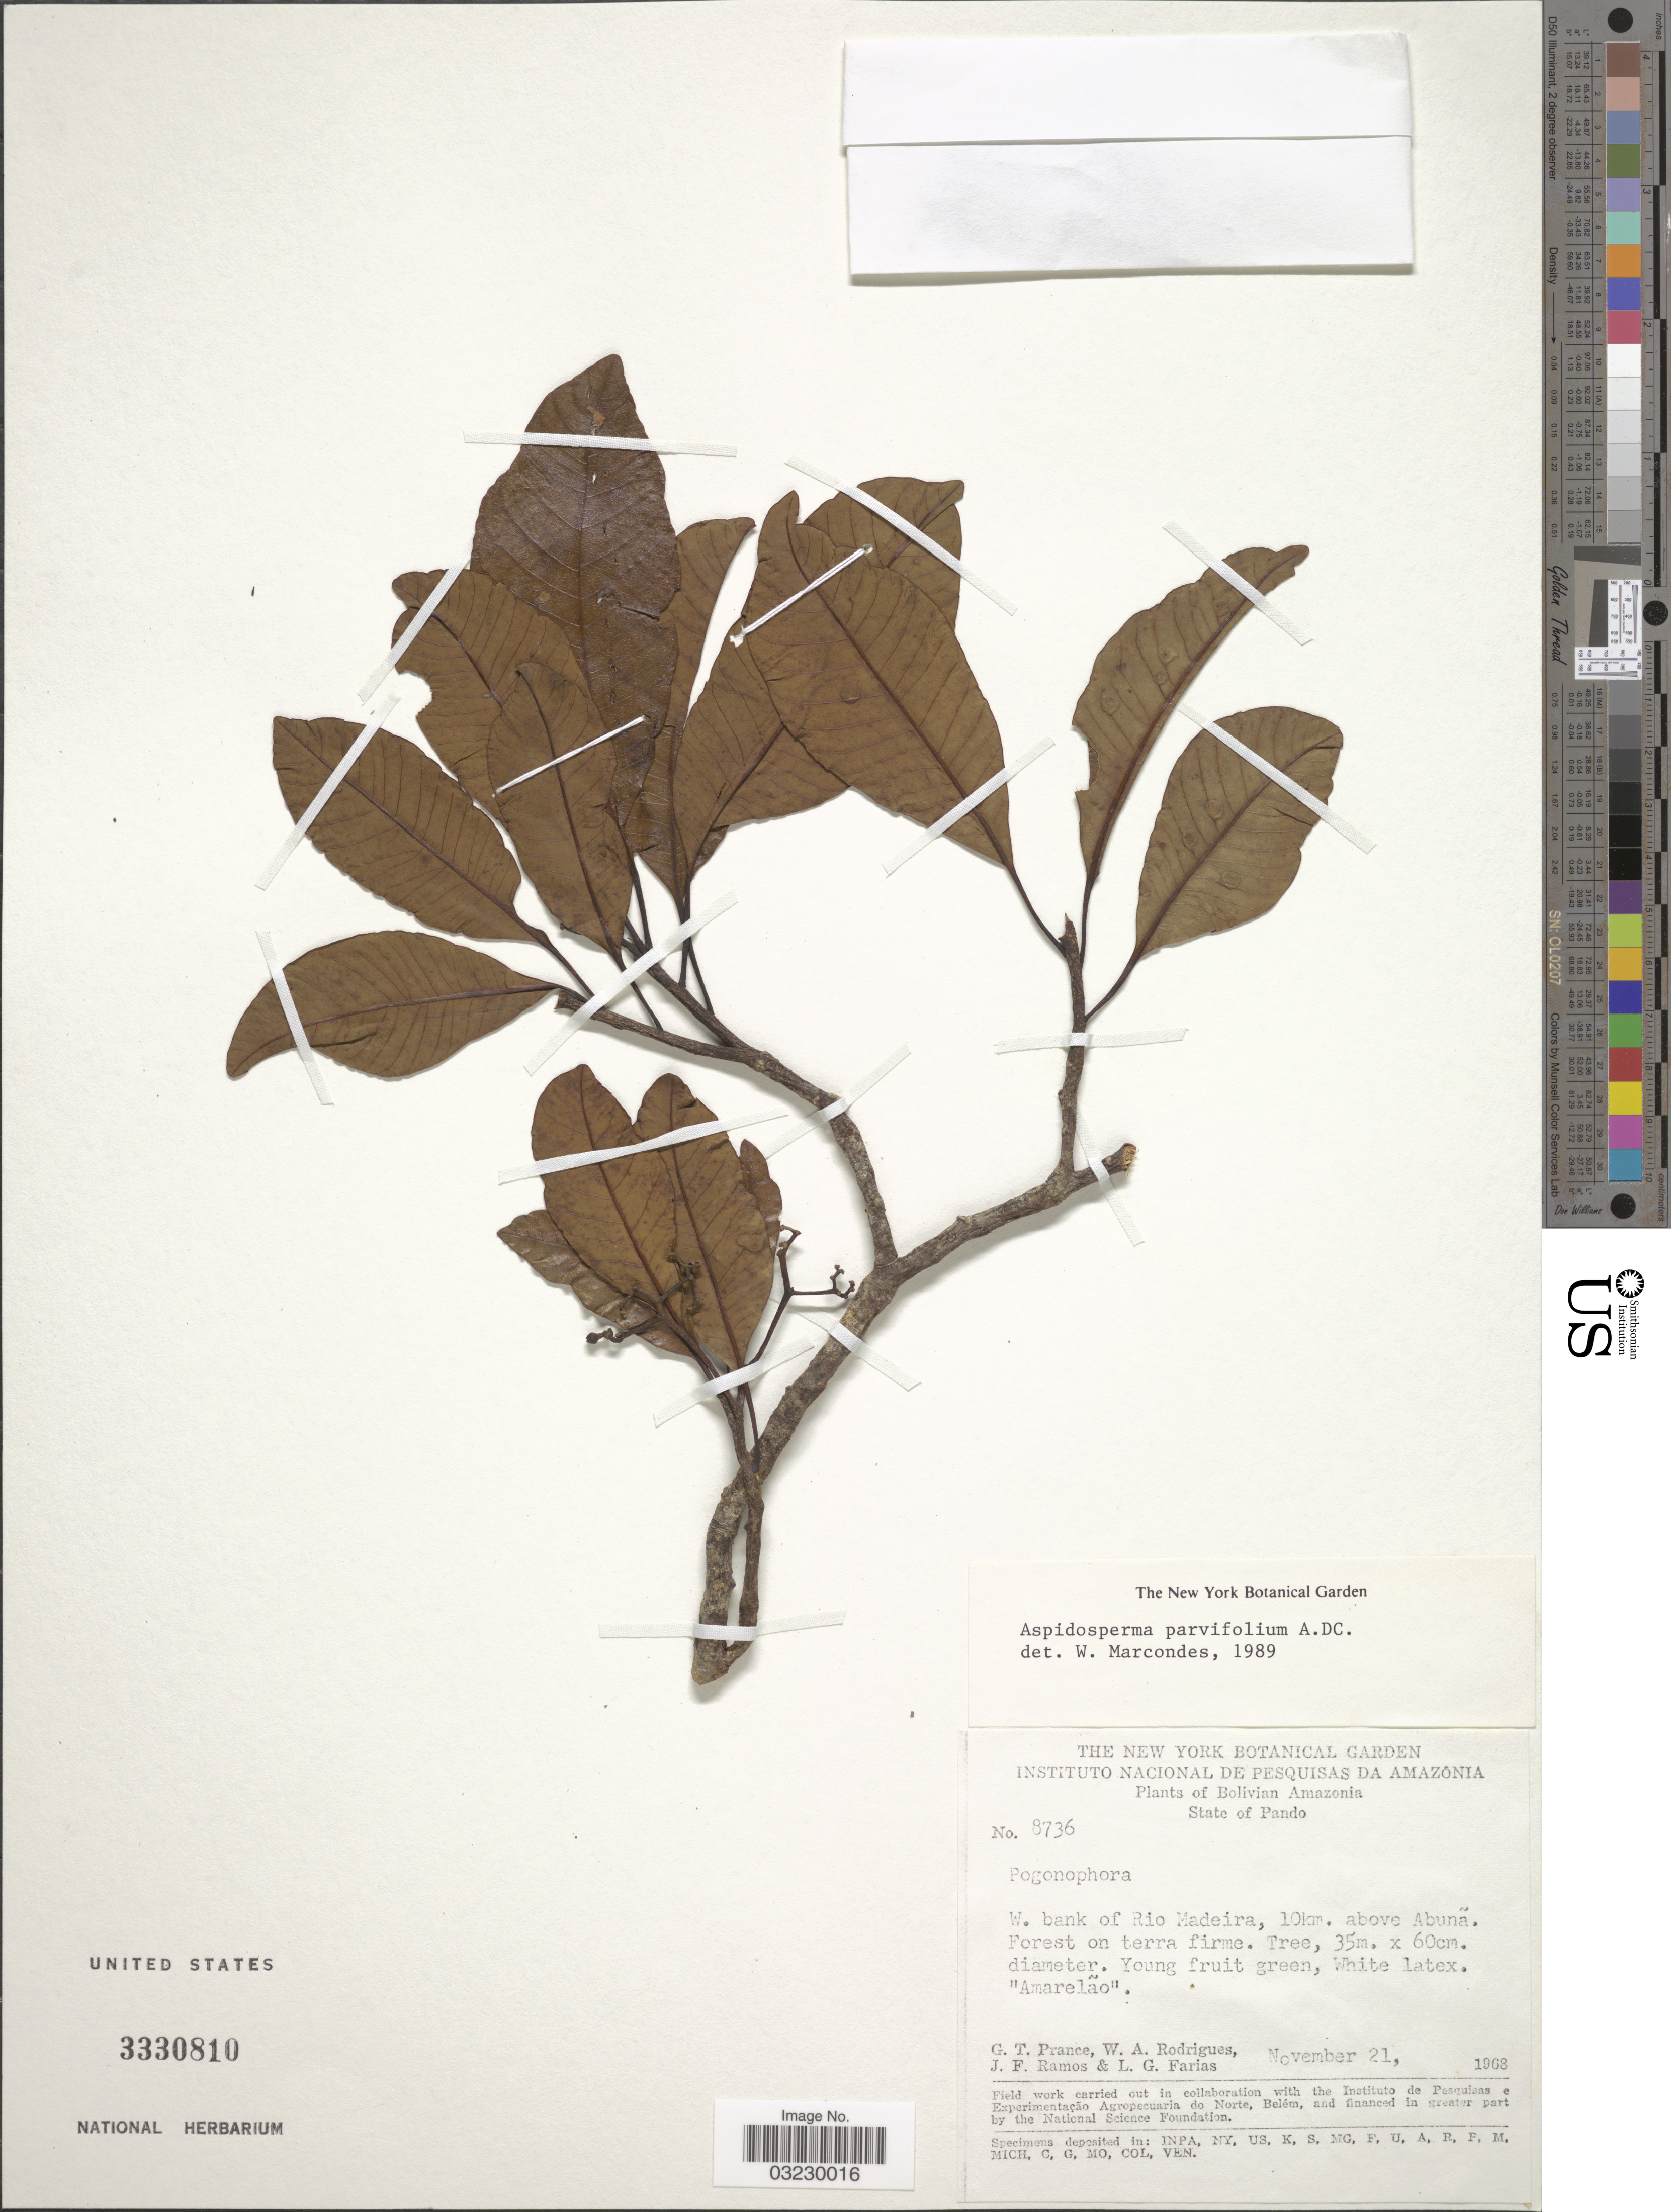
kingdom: Plantae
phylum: Tracheophyta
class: Magnoliopsida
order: Gentianales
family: Apocynaceae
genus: Aspidosperma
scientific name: Aspidosperma parvifolium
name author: A. DC.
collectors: G. T. Prance, W. A. Rodrigues, J. F. Ramos & L. G. Farias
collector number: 8736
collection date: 1968-11-21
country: Bolivia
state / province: Pando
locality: Bolivian Amazonia. W. bank of Rio Madeira, 10 km. above Abunã.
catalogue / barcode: US 3330810